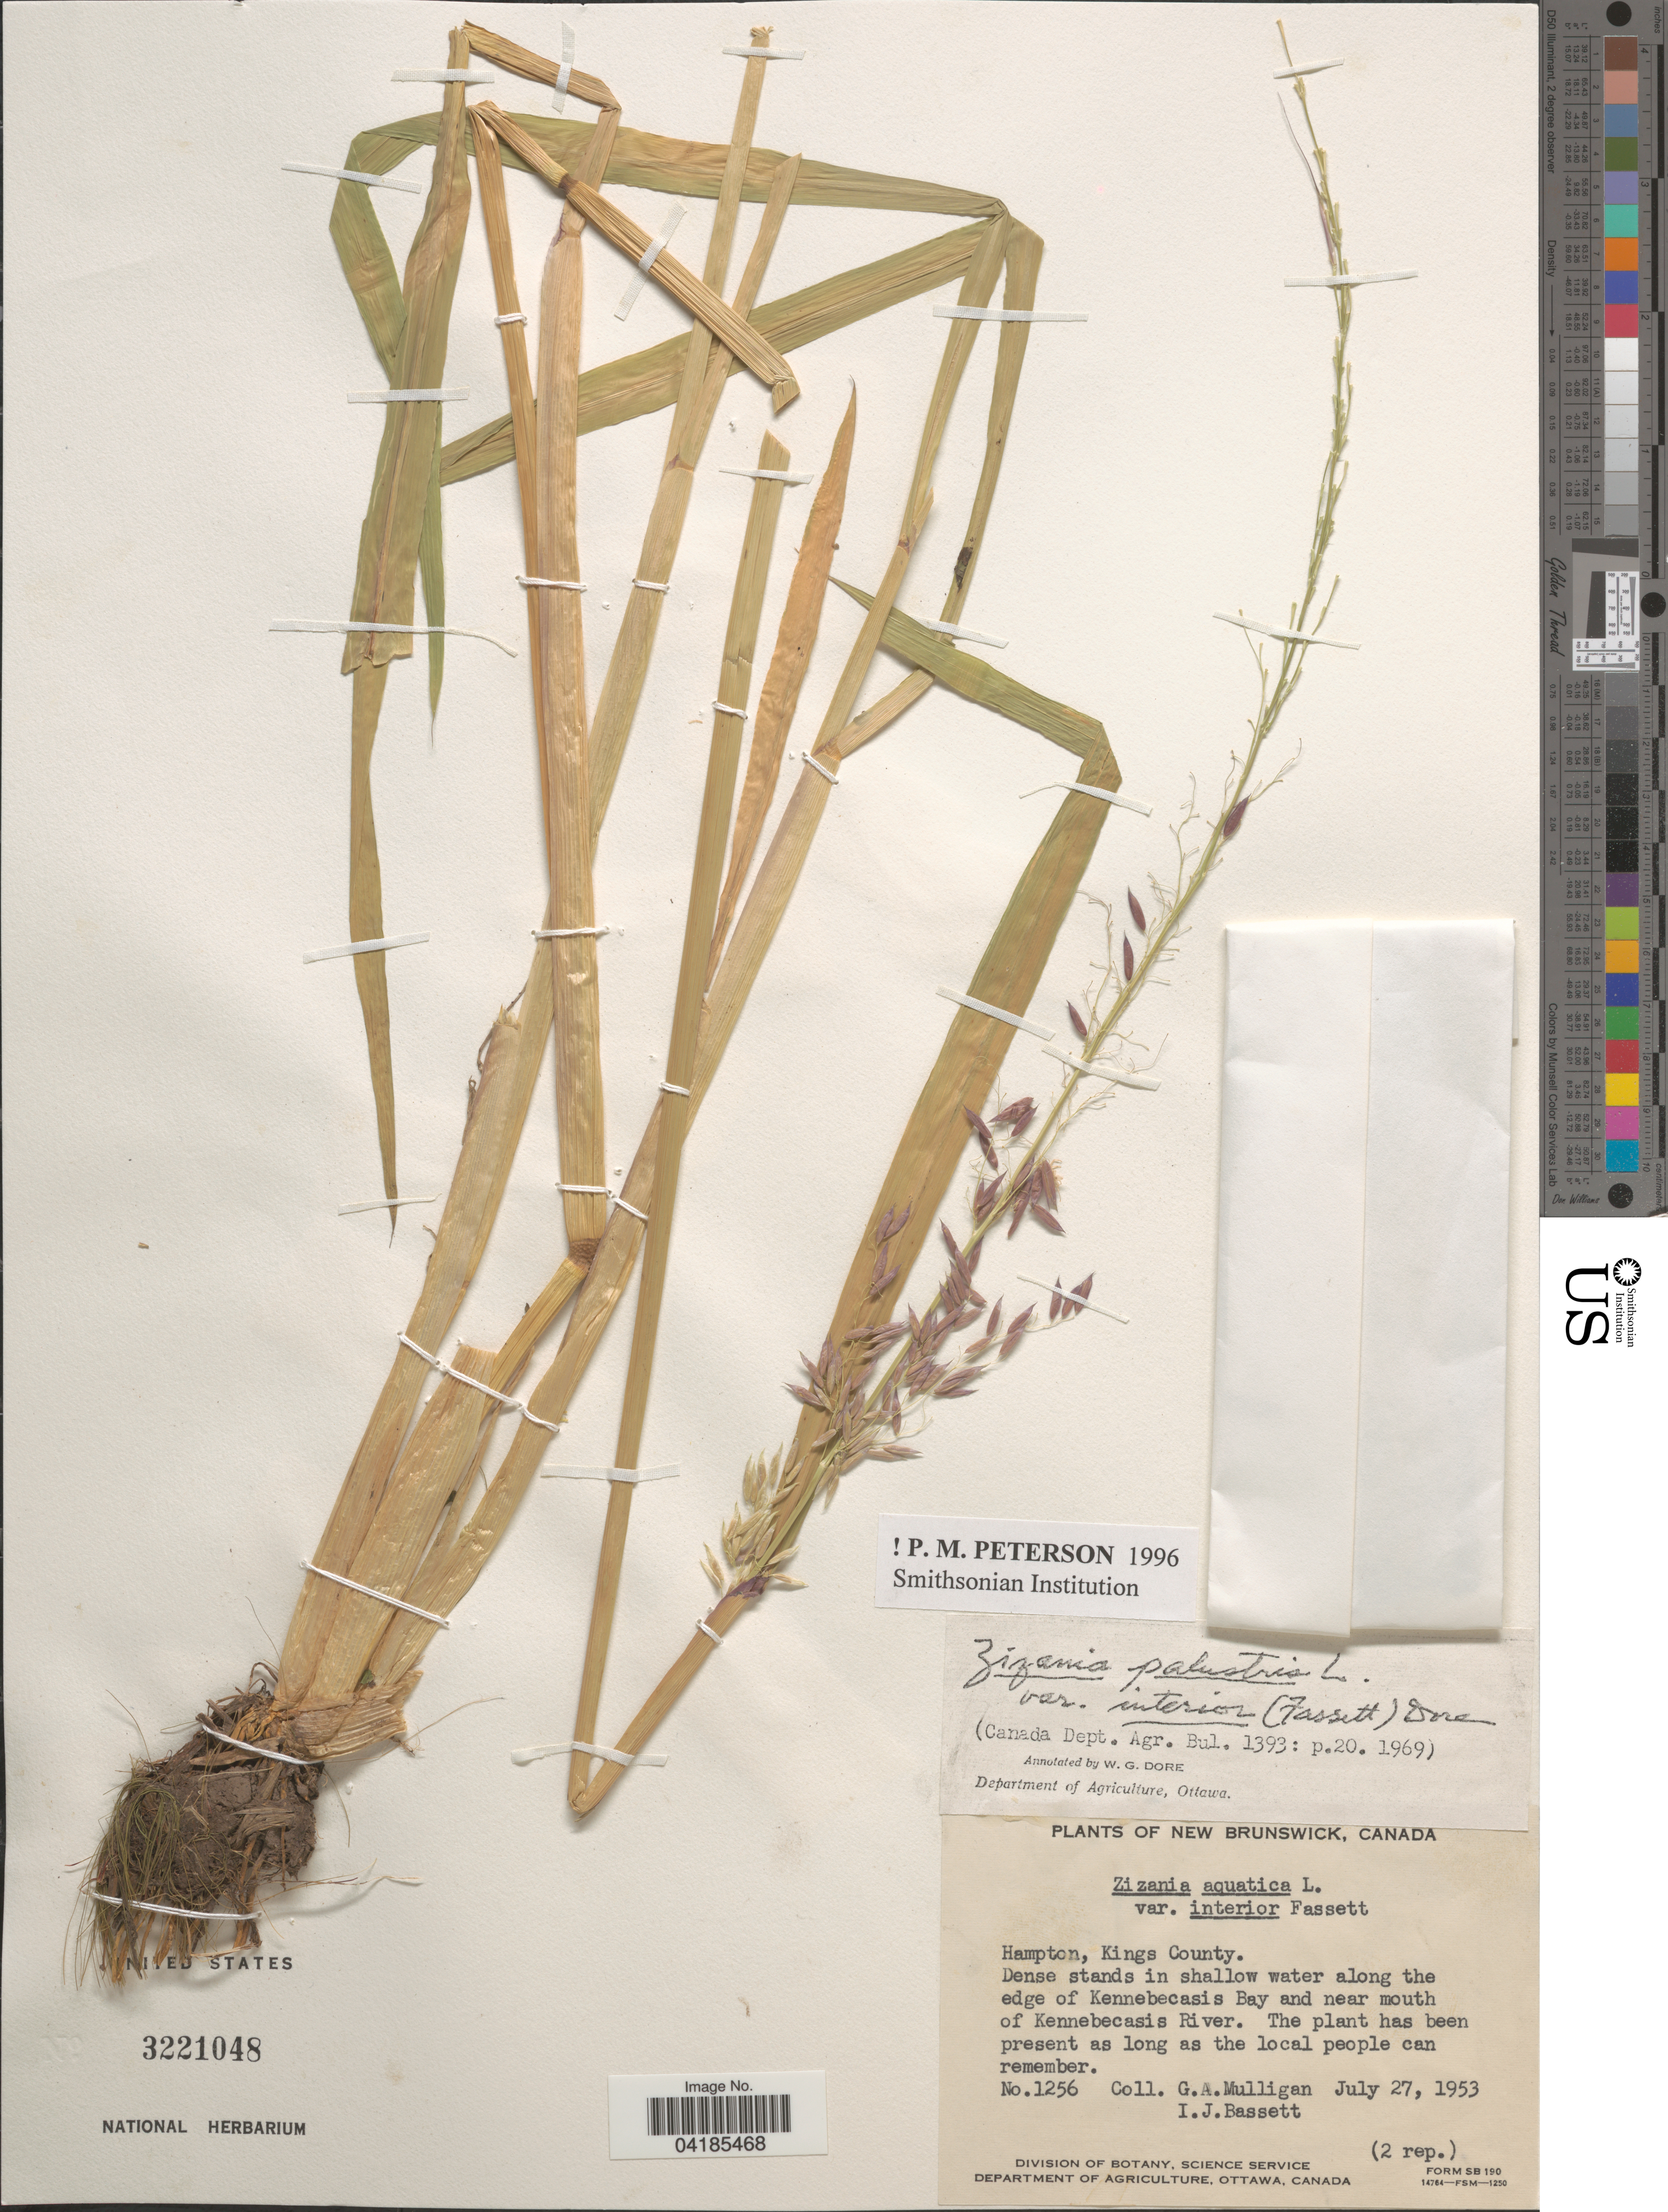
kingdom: Plantae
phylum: Tracheophyta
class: Liliopsida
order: Poales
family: Poaceae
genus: Zizania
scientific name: Zizania palustris var. interior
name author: L.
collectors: G. Mulligan & I. Bassett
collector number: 1256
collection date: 1953-07-27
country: Canada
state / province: New Brunswick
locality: Hampton, Kings County. Dense stands in shallow water along the edge of Kennebecasis Bay and near mouth of Kennebecasis River.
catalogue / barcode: US 3221048